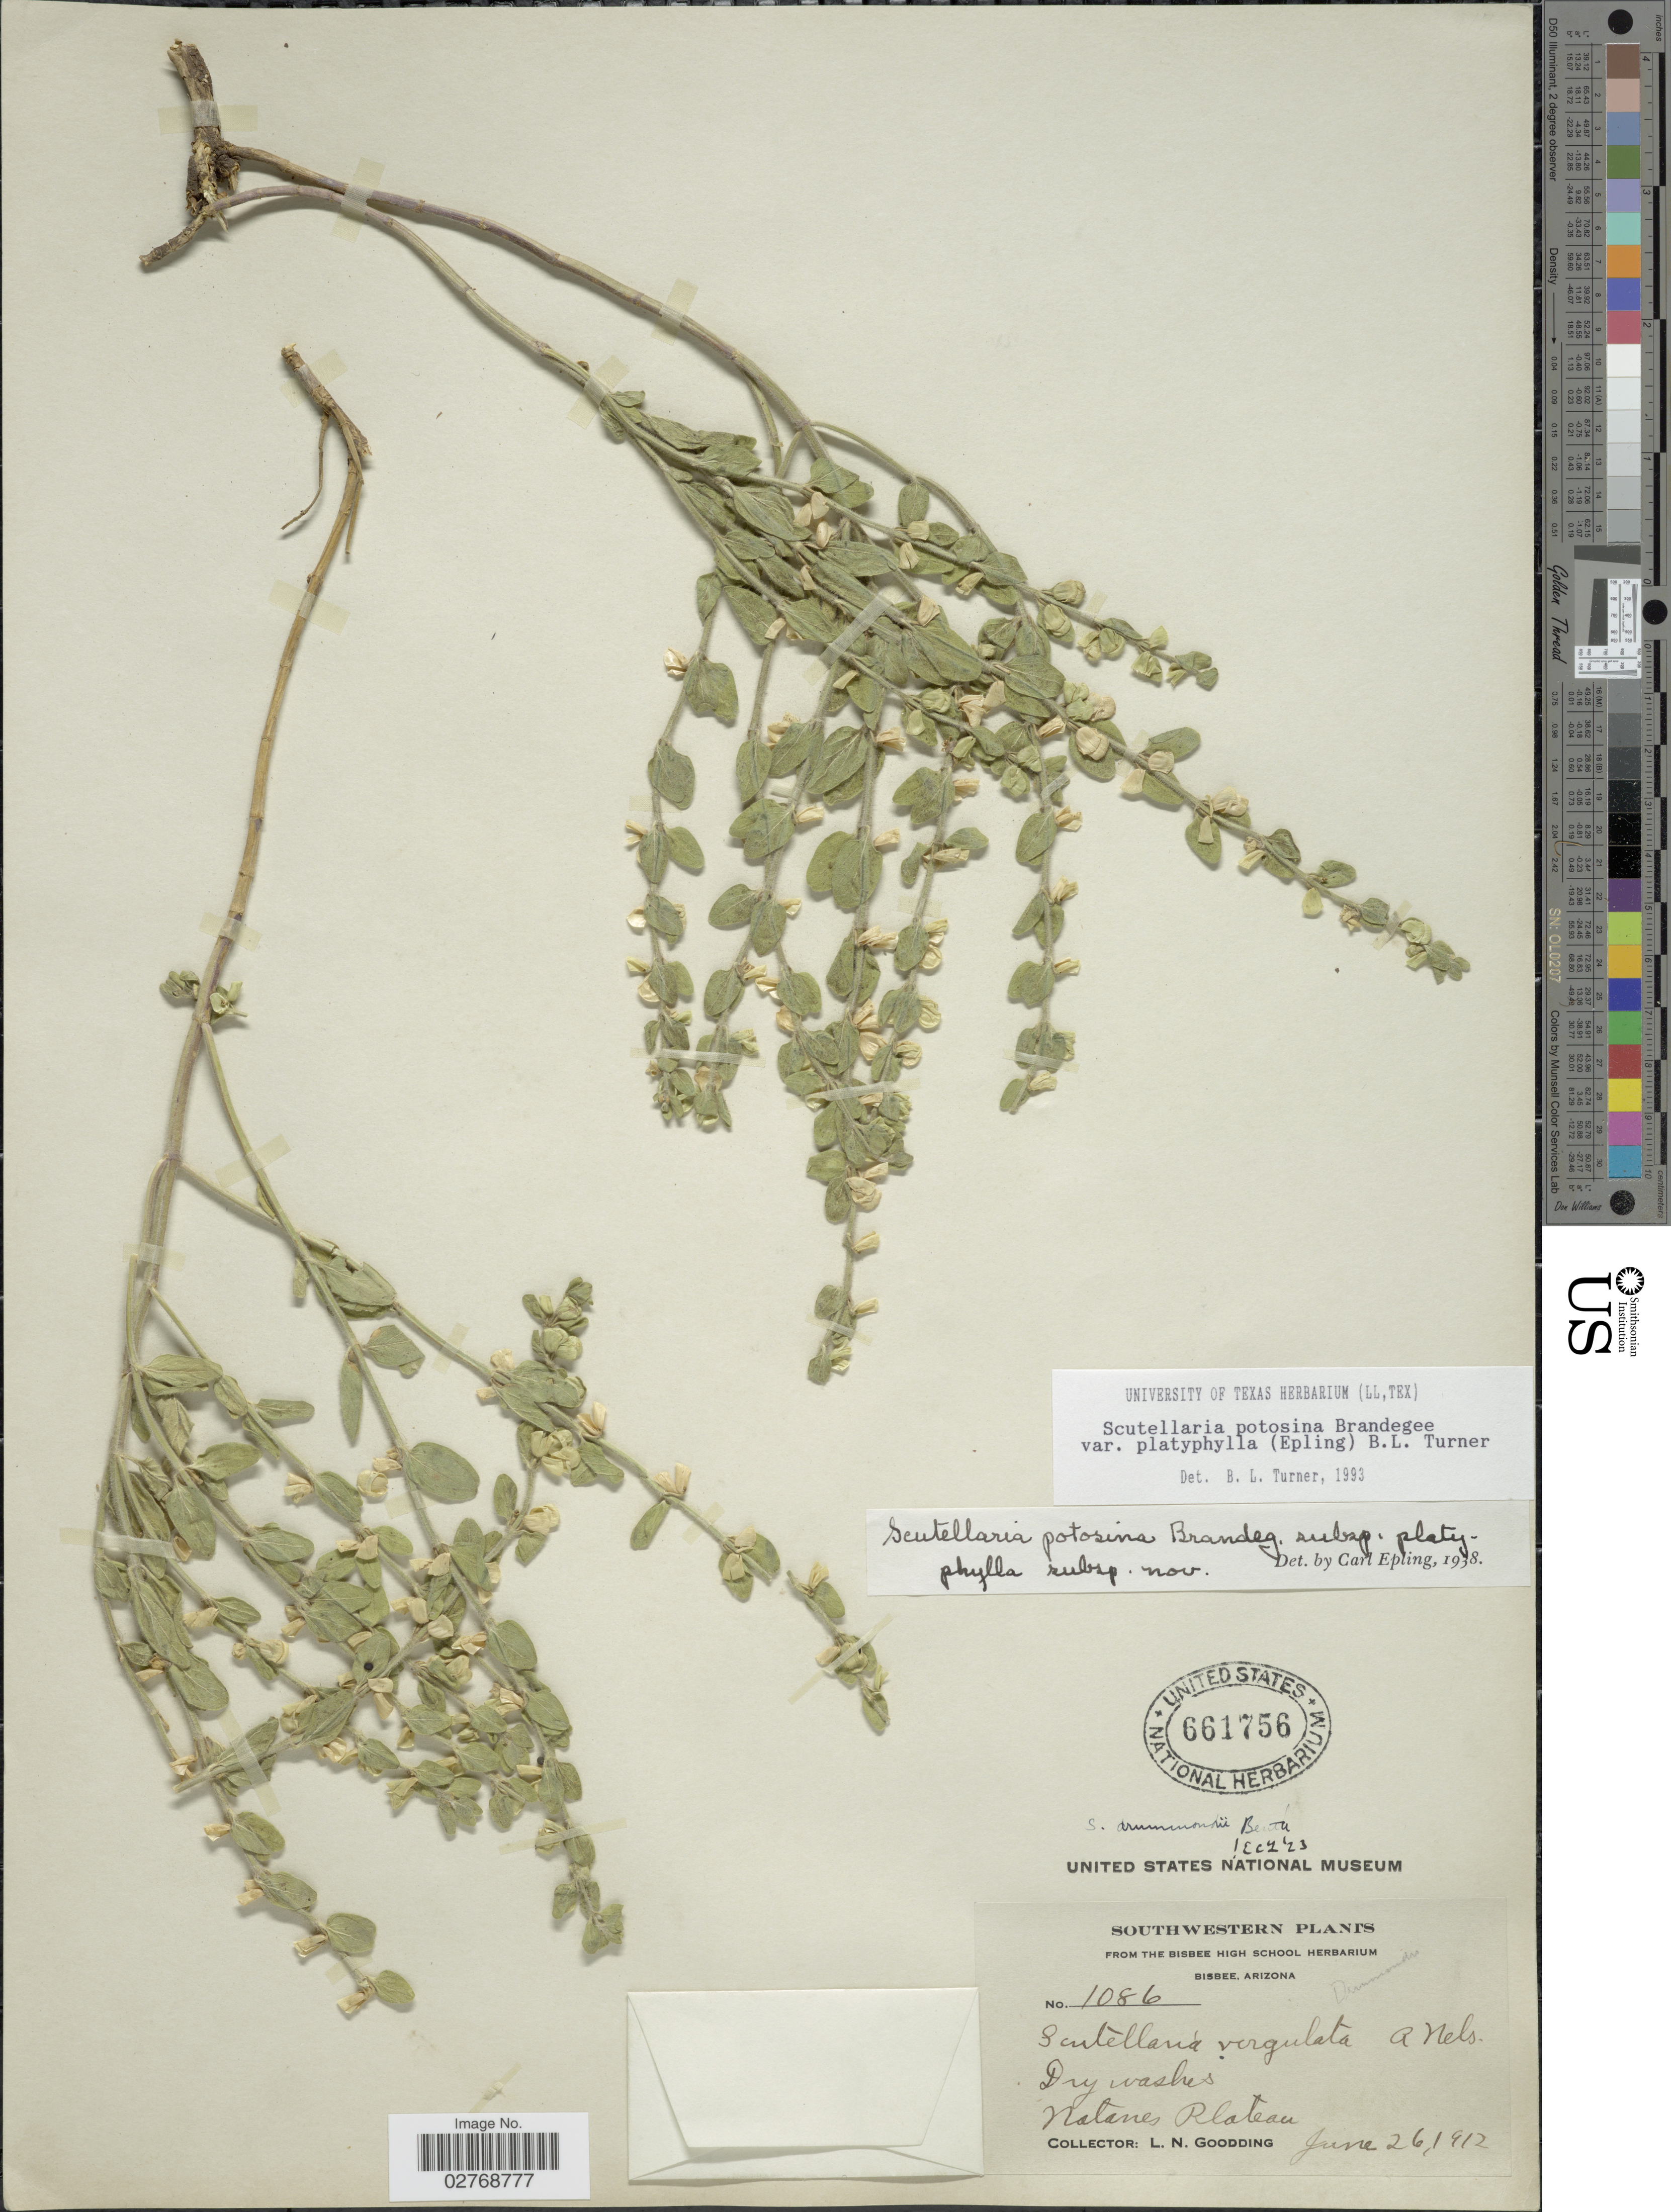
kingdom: Plantae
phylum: Tracheophyta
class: Magnoliopsida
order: Lamiales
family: Lamiaceae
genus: Scutellaria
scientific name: Scutellaria potosina var. platyphylla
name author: (Epling) B.L. Turner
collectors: L. N. Goodding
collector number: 1086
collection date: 1912-06-26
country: United States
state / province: Arizona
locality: Southwestern. Natanes Plateau.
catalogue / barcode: US 661756